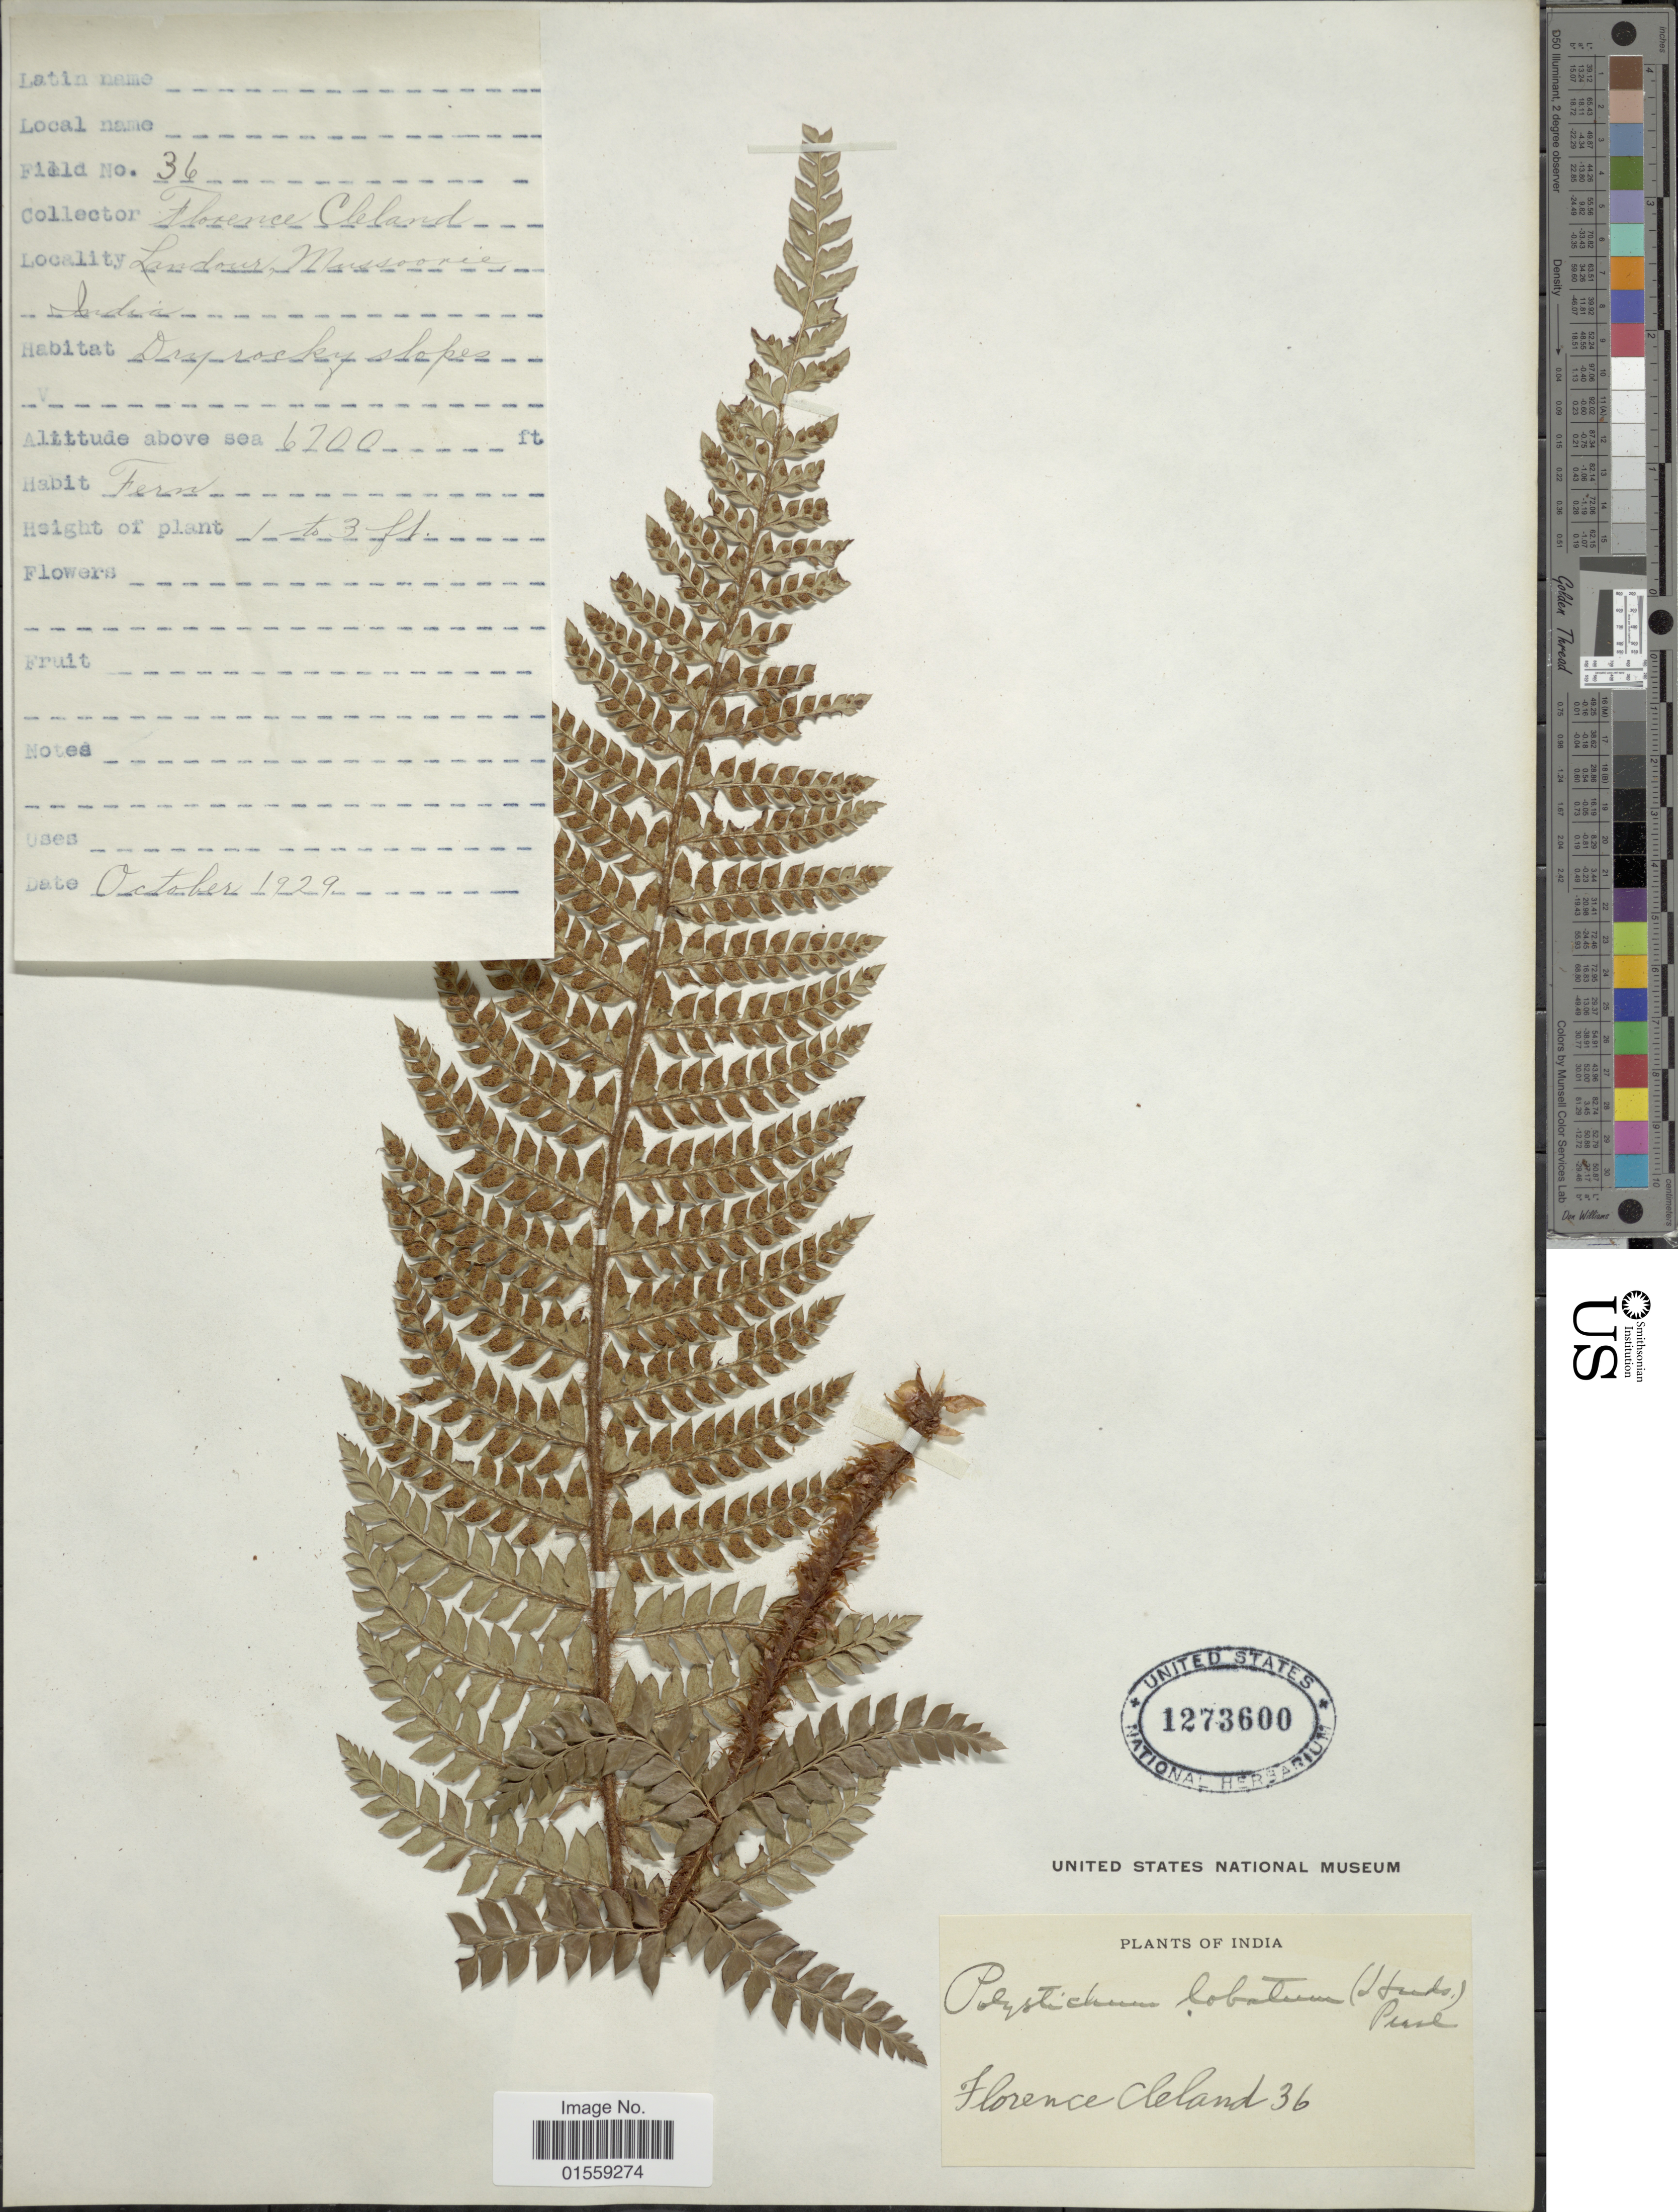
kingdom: Plantae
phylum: Tracheophyta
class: Polypodiopsida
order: Polypodiales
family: Dryopteridaceae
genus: Polystichum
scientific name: Polystichum neolobatum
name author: Nakai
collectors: F. Cleland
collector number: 36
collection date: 1929-10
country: India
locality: India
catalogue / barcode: US 1273600